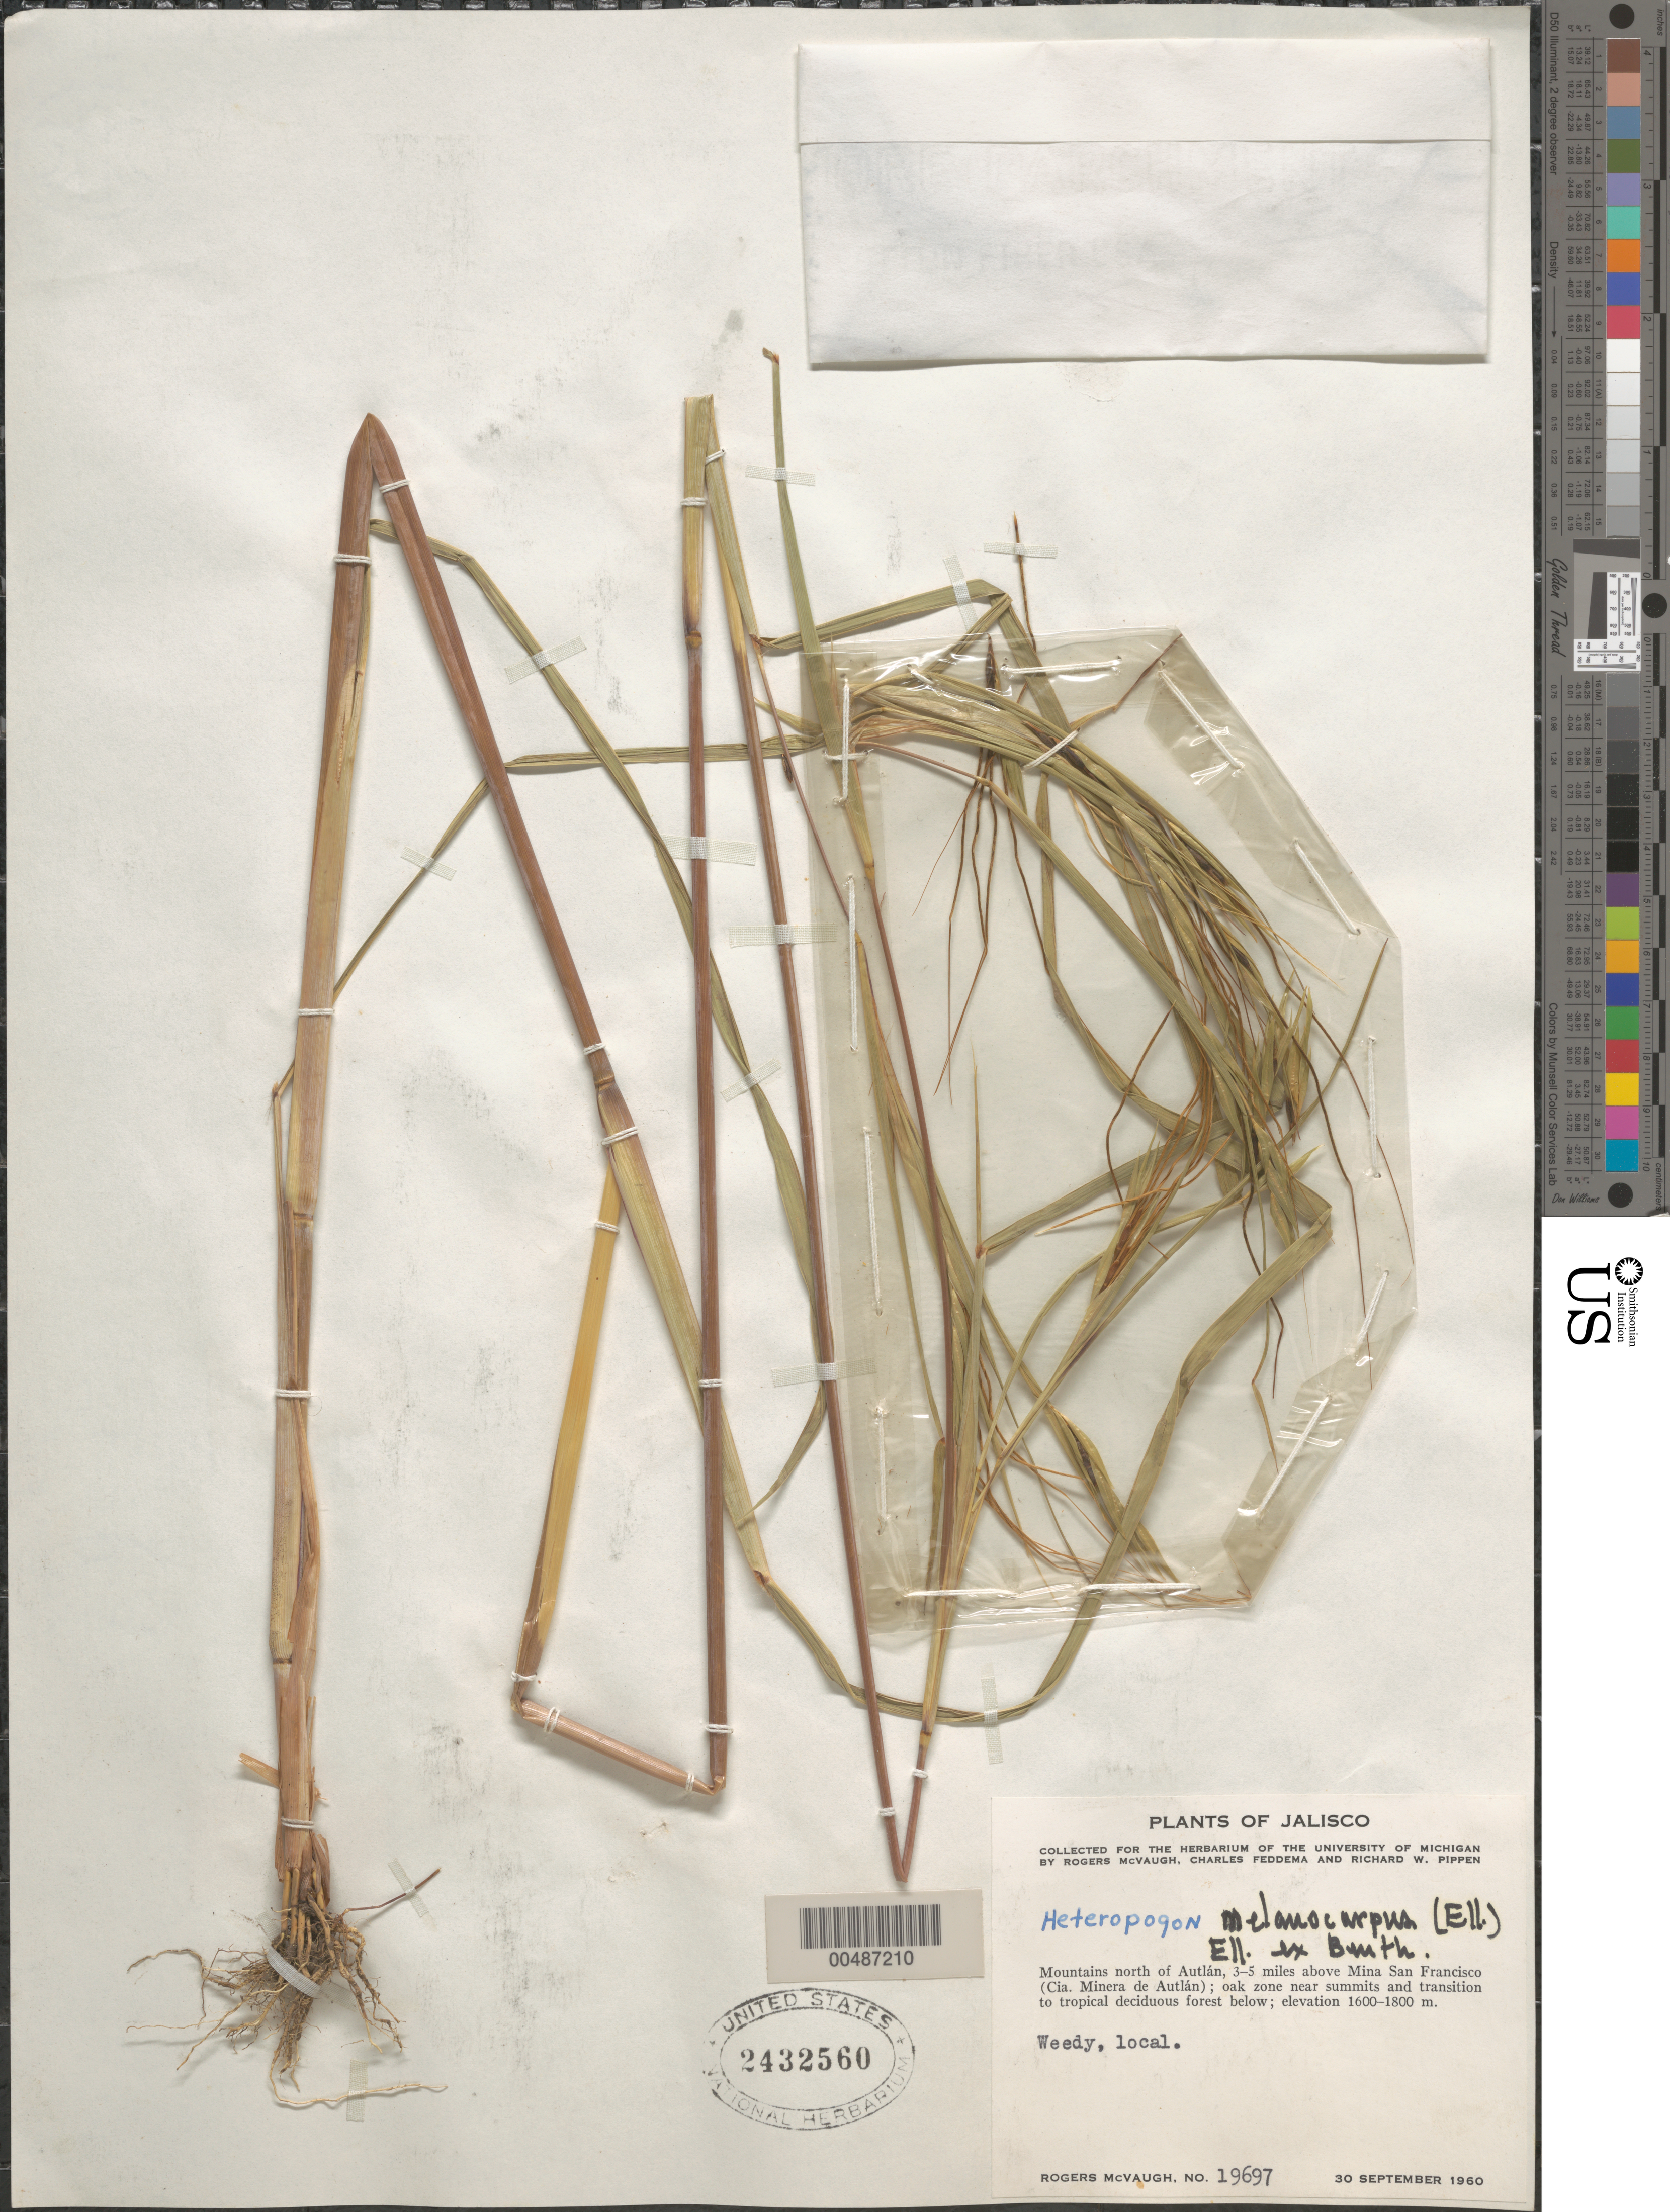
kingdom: Plantae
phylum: Tracheophyta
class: Liliopsida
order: Poales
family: Poaceae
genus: Heteropogon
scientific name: Heteropogon melanocarpus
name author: (Elliott) Benth.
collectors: R. McVaugh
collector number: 19697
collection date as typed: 30 Sep 1960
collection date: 1960-09-30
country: Mexico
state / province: Jalisco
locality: Mts N of Autlán, 3-5 mi above Mina San Francisco (Cia. Minera de Autlán)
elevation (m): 1600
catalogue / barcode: US 2432560